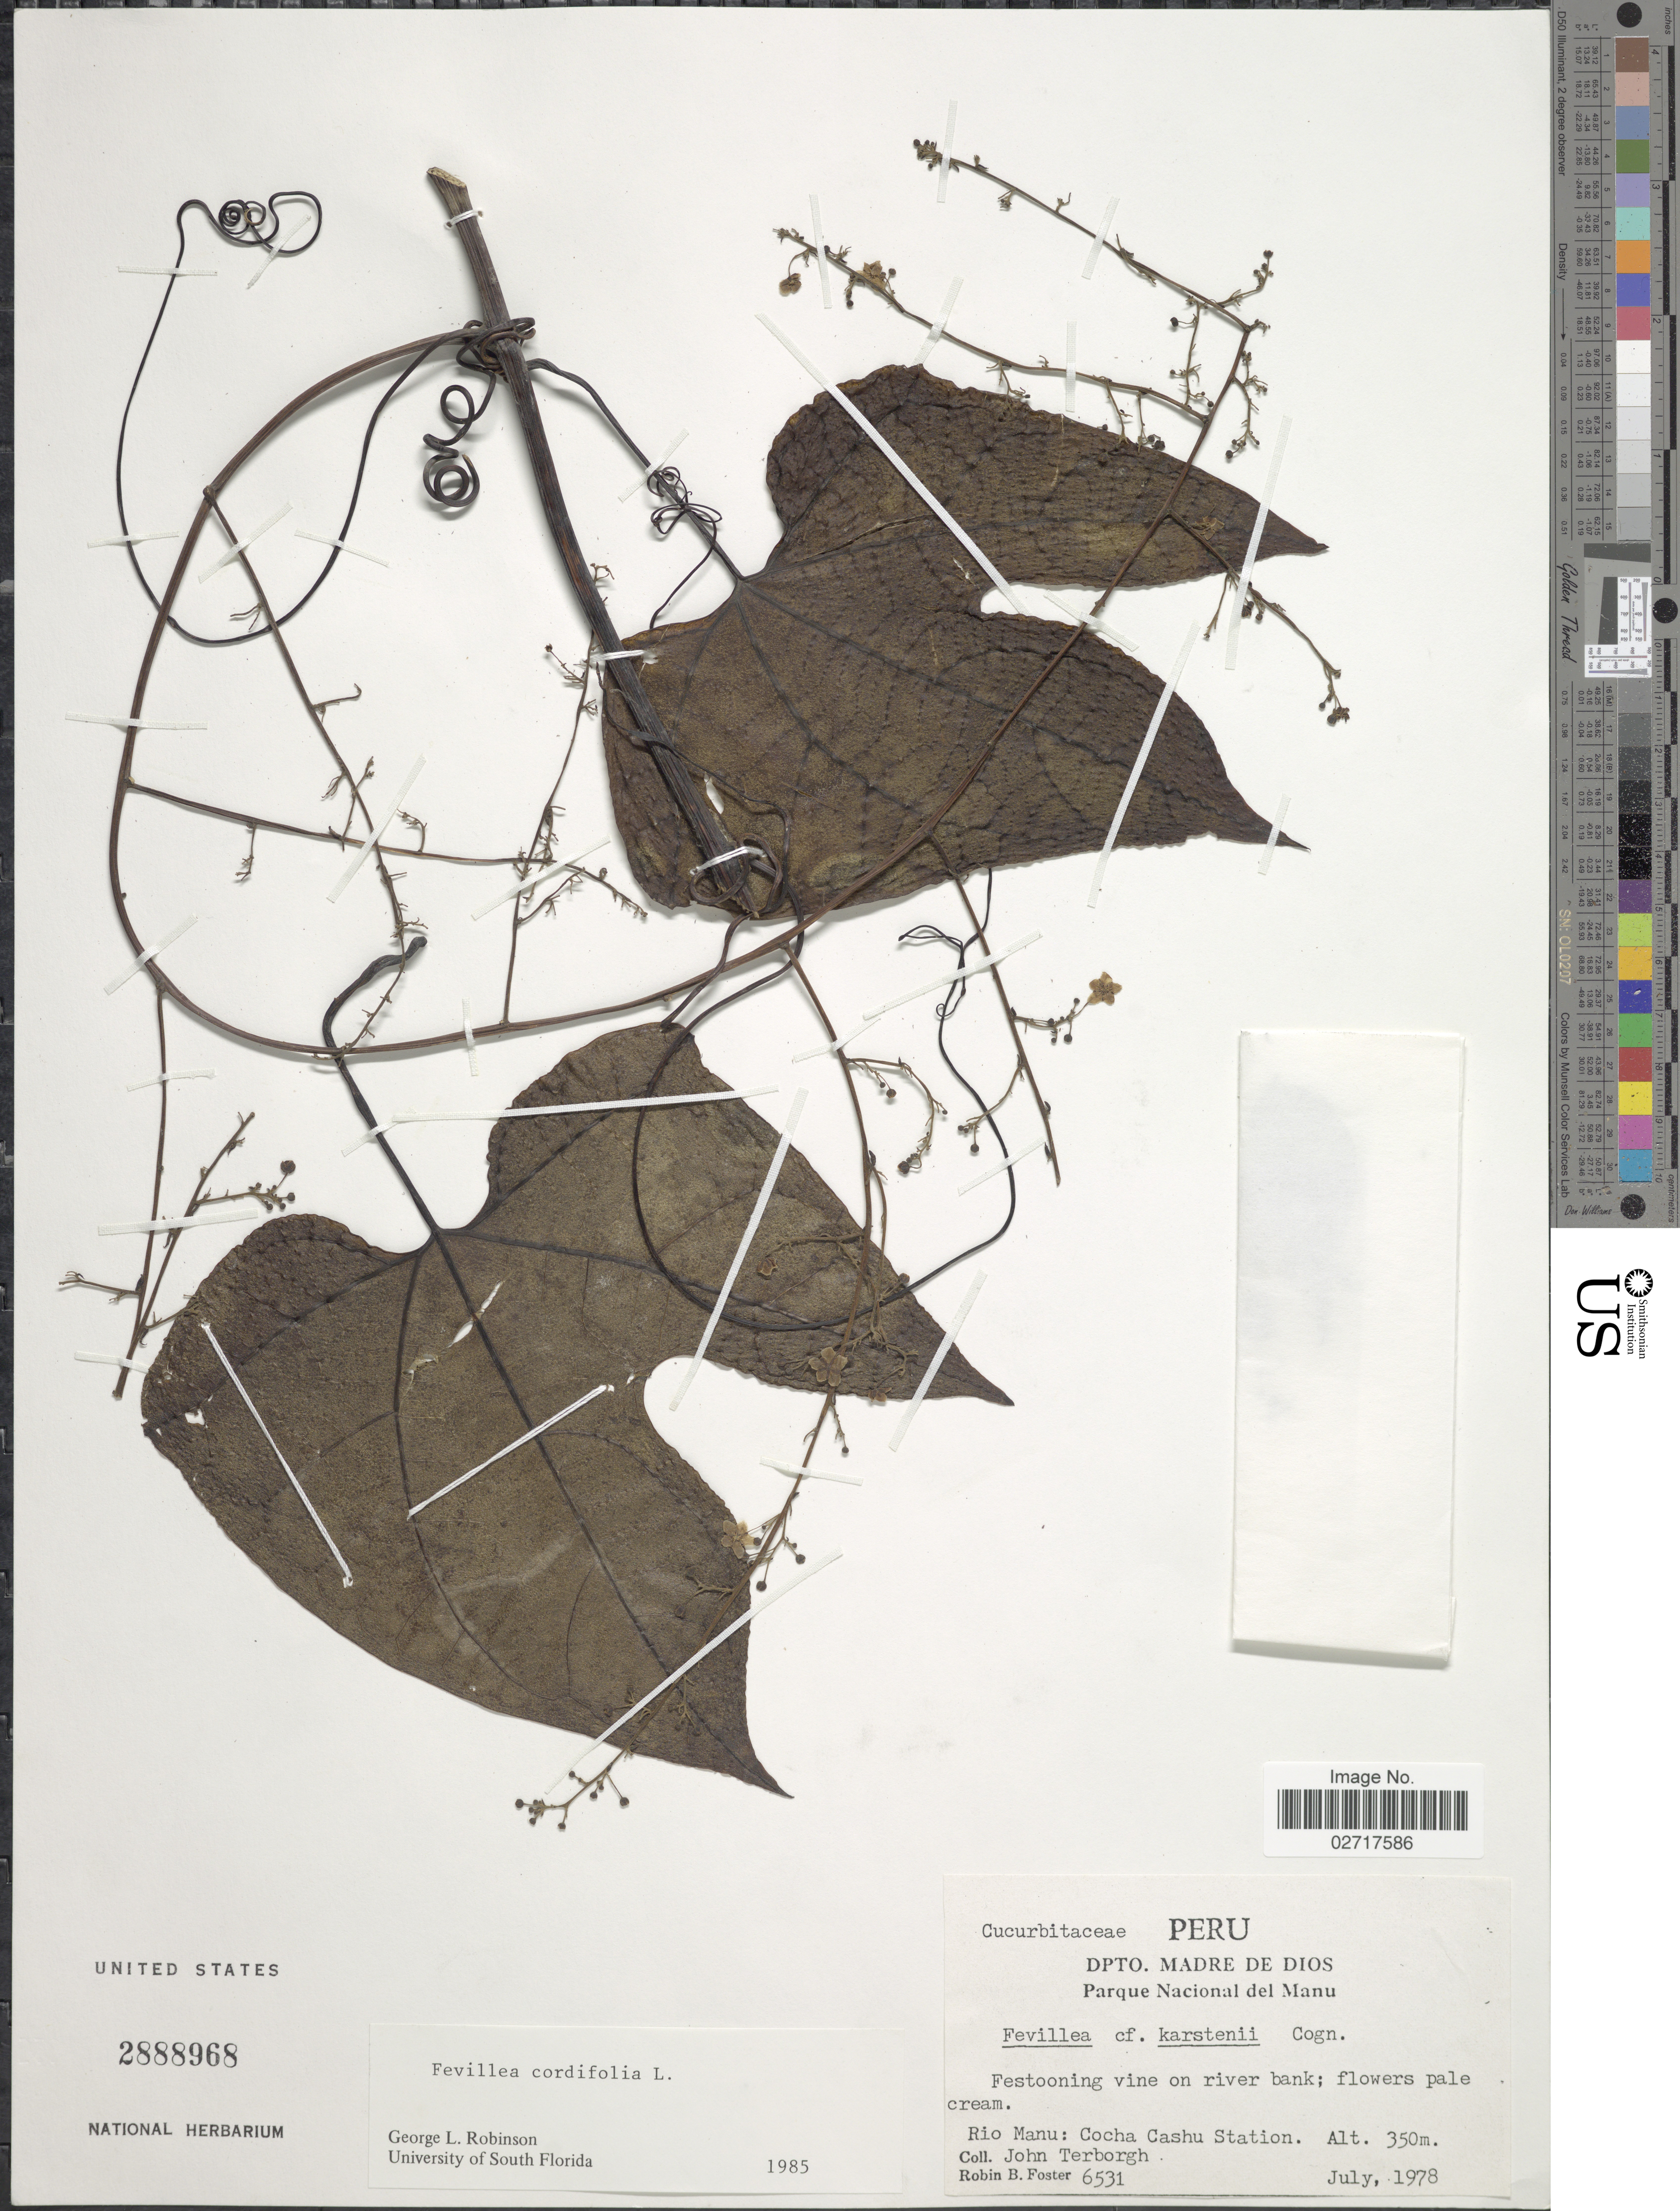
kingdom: Plantae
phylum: Tracheophyta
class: Magnoliopsida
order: Cucurbitales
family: Cucurbitaceae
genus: Fevillea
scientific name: Fevillea cordifolia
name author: L.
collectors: J. Terborgh & R. B. Foster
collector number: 6531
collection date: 1978-07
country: Peru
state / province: Madre de Dios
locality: Parque Nacional del Manu. Rio Manu: Cocha Cashu Station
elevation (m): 350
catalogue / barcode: US 2888968